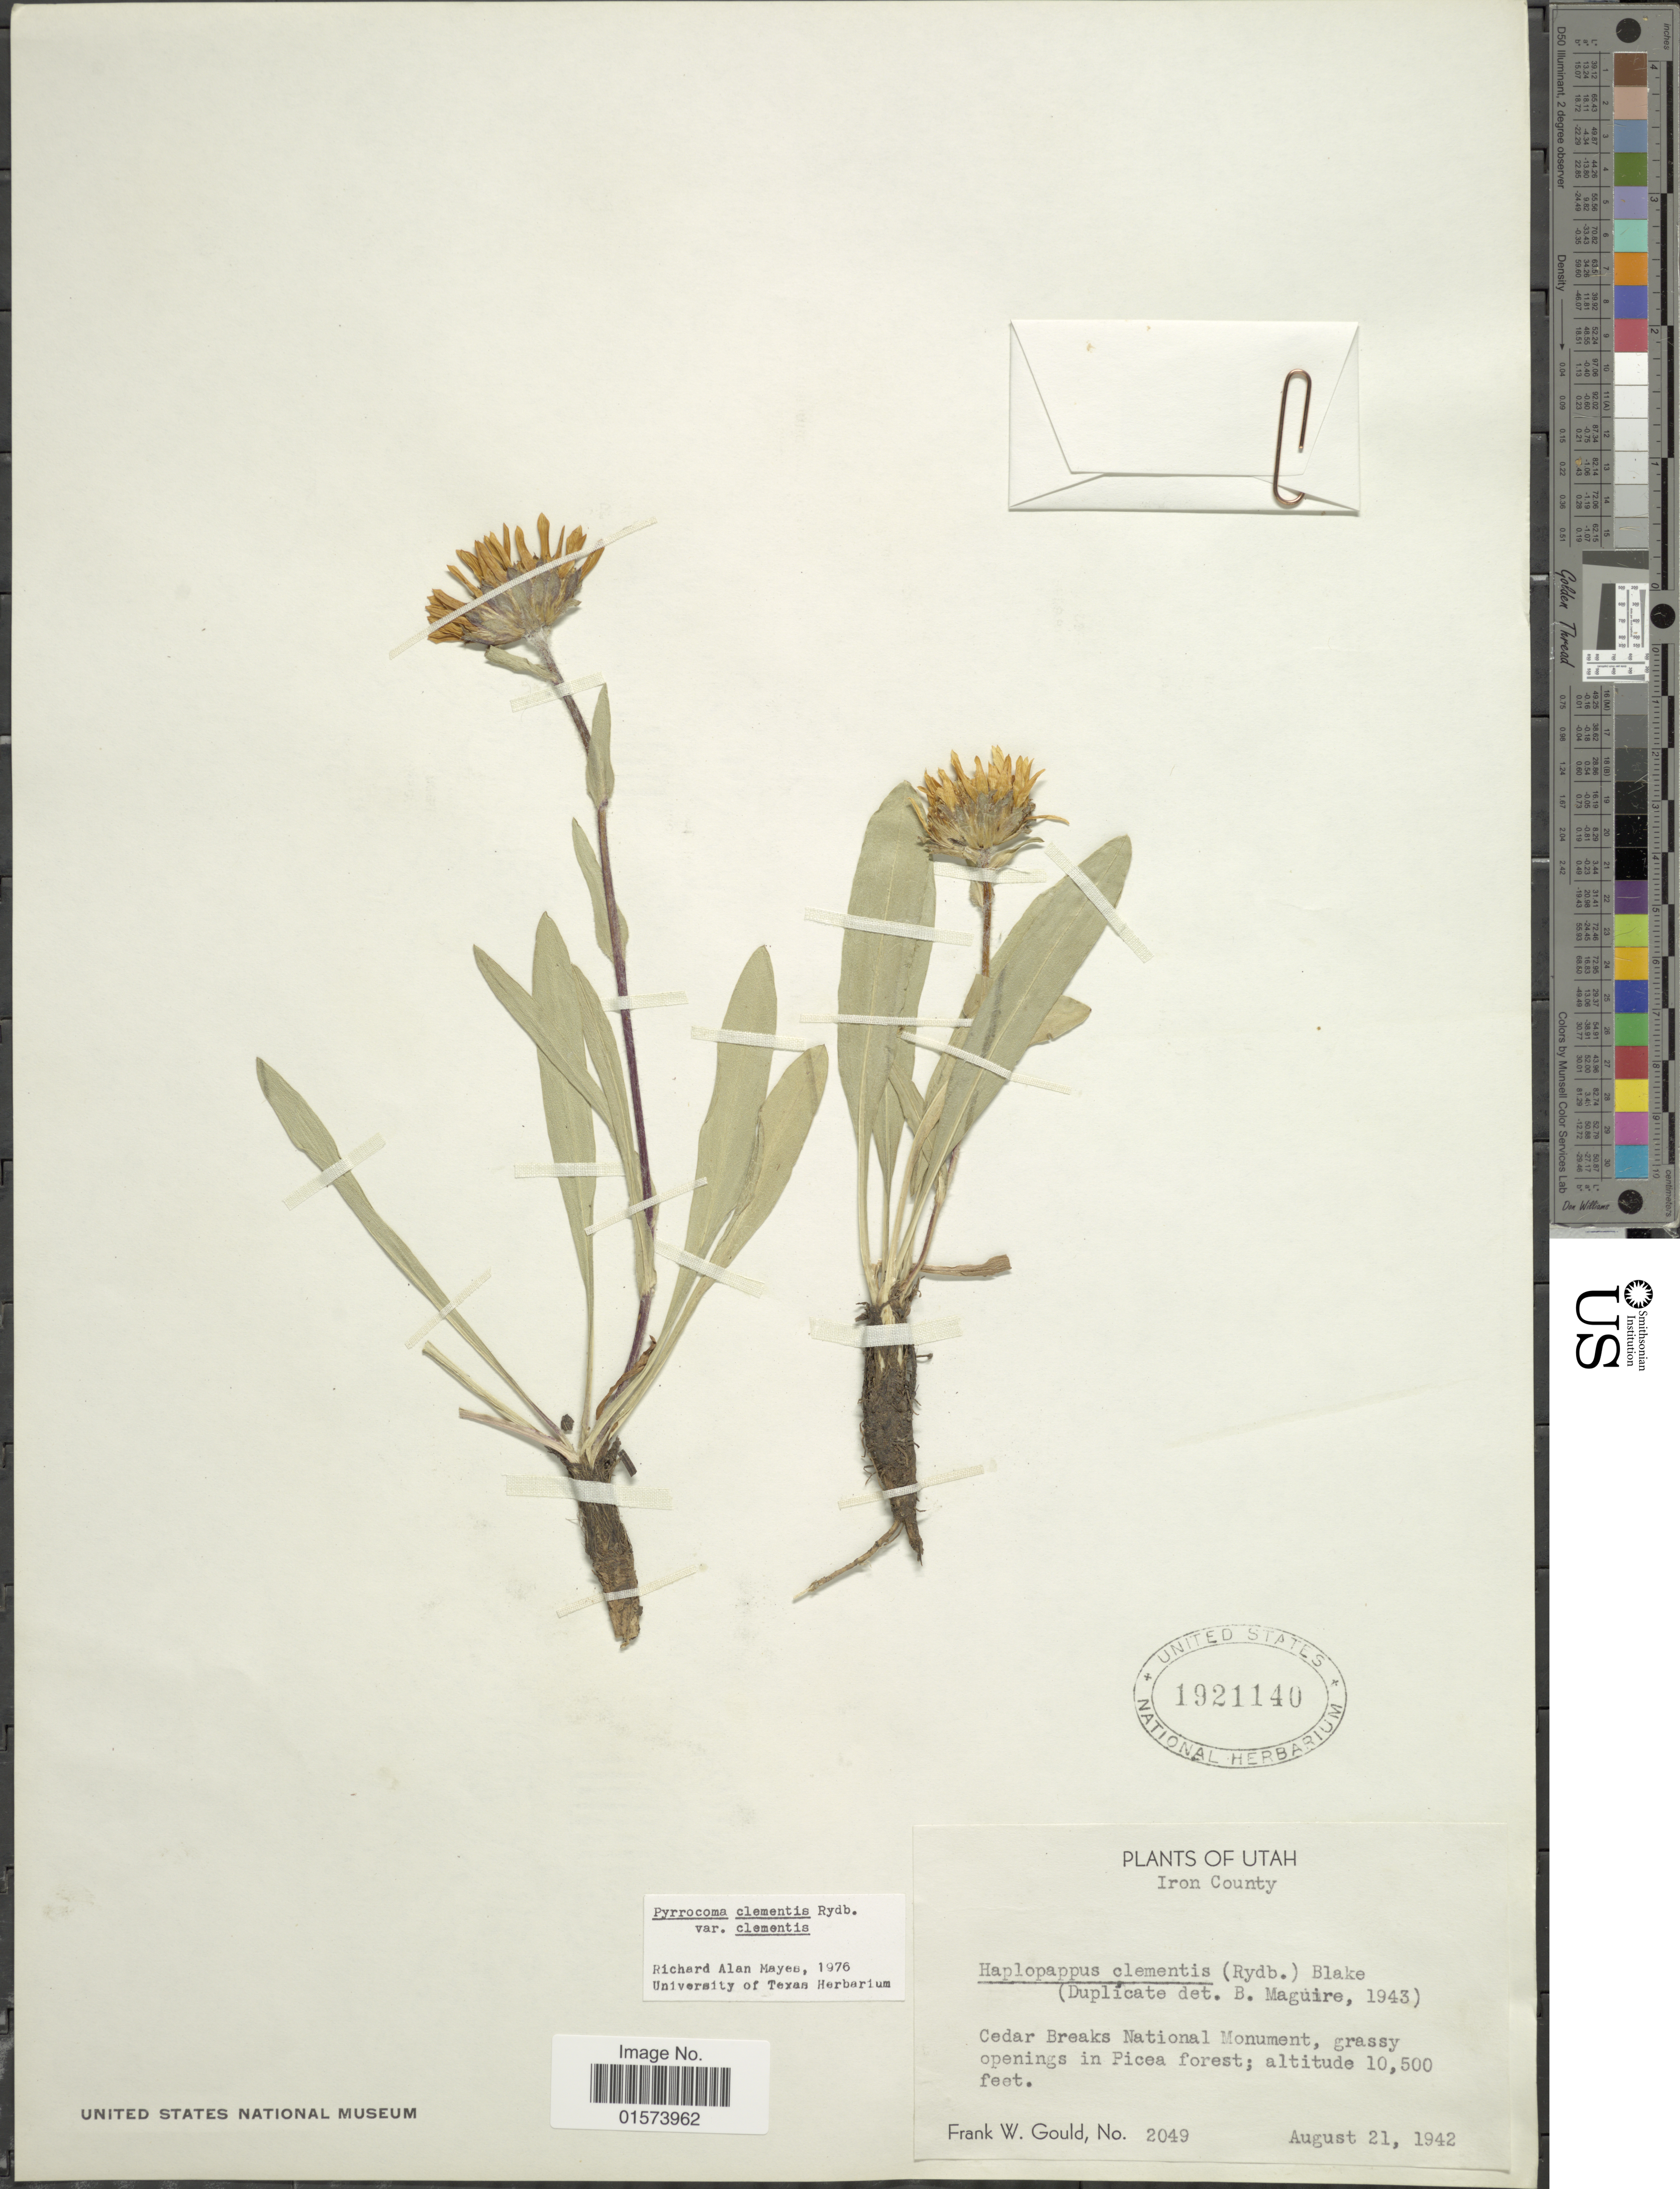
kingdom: Plantae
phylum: Tracheophyta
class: Magnoliopsida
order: Asterales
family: Asteraceae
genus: Pyrrocoma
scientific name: Pyrrocoma clementis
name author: Rydb.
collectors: F. W. Gould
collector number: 2049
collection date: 1942-08-21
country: United States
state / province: Utah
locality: Iron County, Cedar Breaks National Monument, grassy openings in Picea forest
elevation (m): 3200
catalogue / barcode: US 1921140